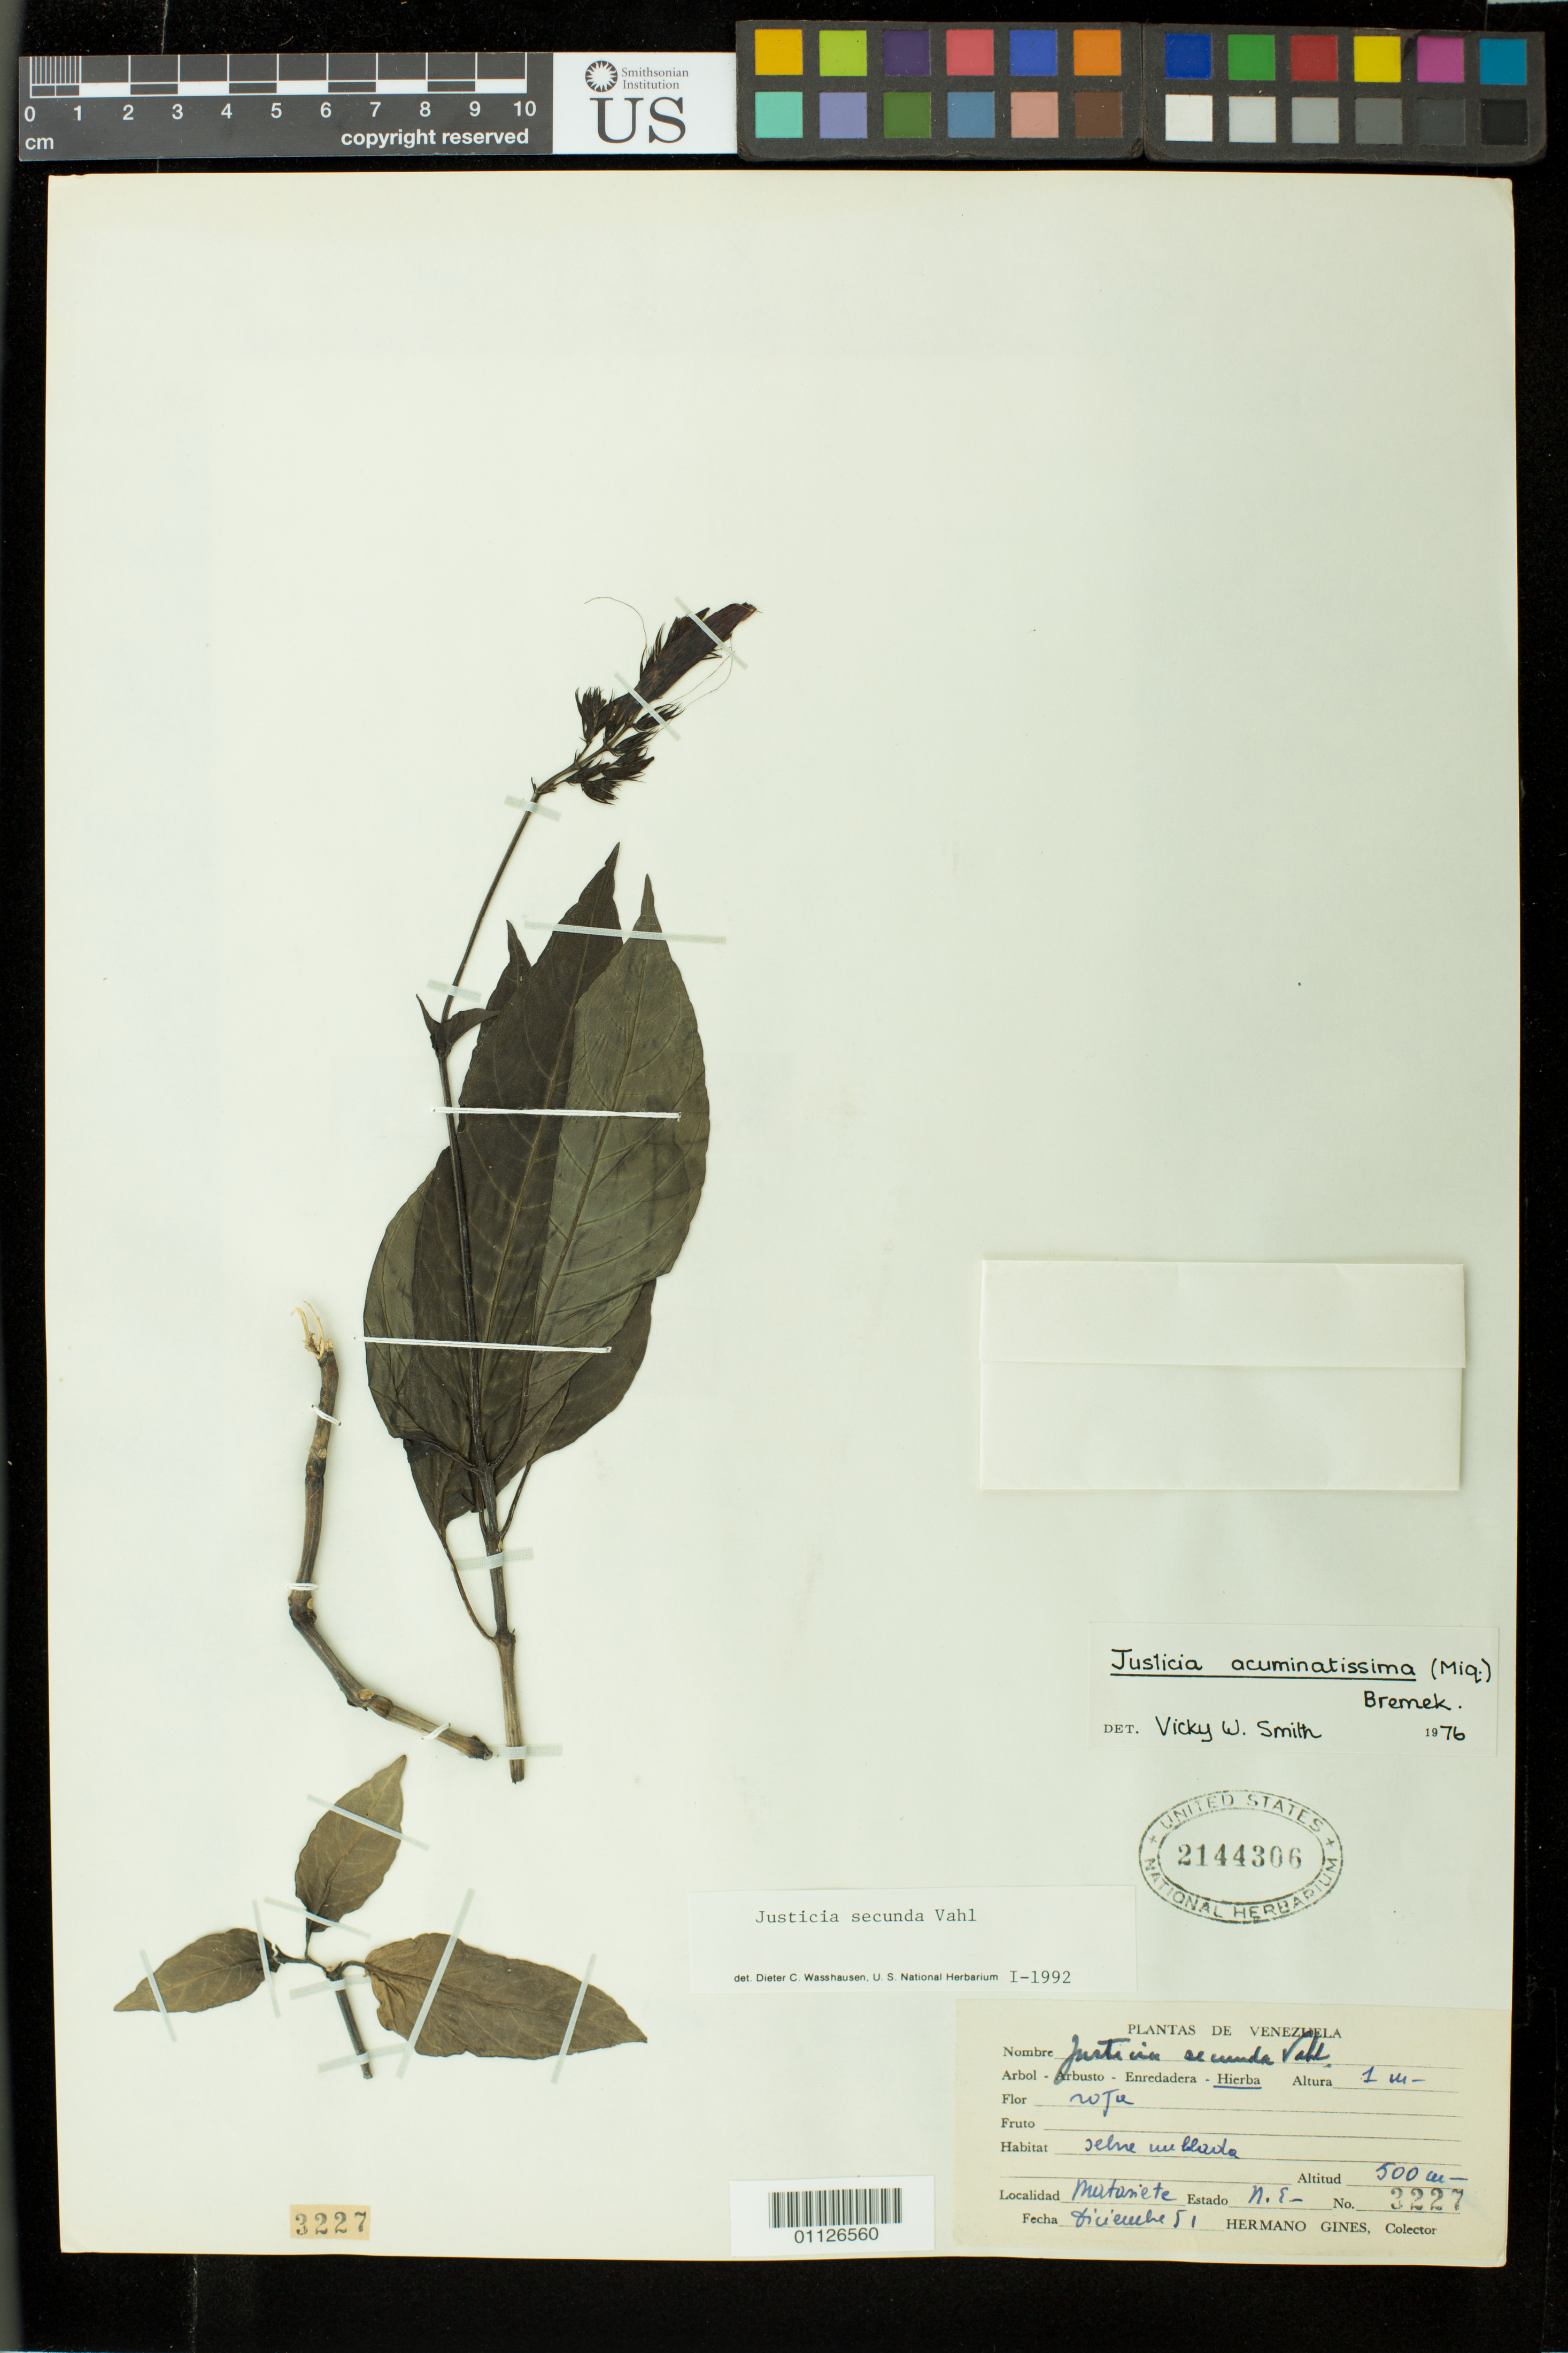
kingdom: Plantae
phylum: Tracheophyta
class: Magnoliopsida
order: Lamiales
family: Acanthaceae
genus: Justicia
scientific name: Justicia secunda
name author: Vahl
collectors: Bro. Gines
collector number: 3227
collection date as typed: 01 Dec 1951 to 31 Dec 1951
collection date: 1951-12-01/1951-12-31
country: Venezuela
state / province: Nueva Esparta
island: Margarita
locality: Matasiete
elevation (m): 500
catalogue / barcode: US 2144306